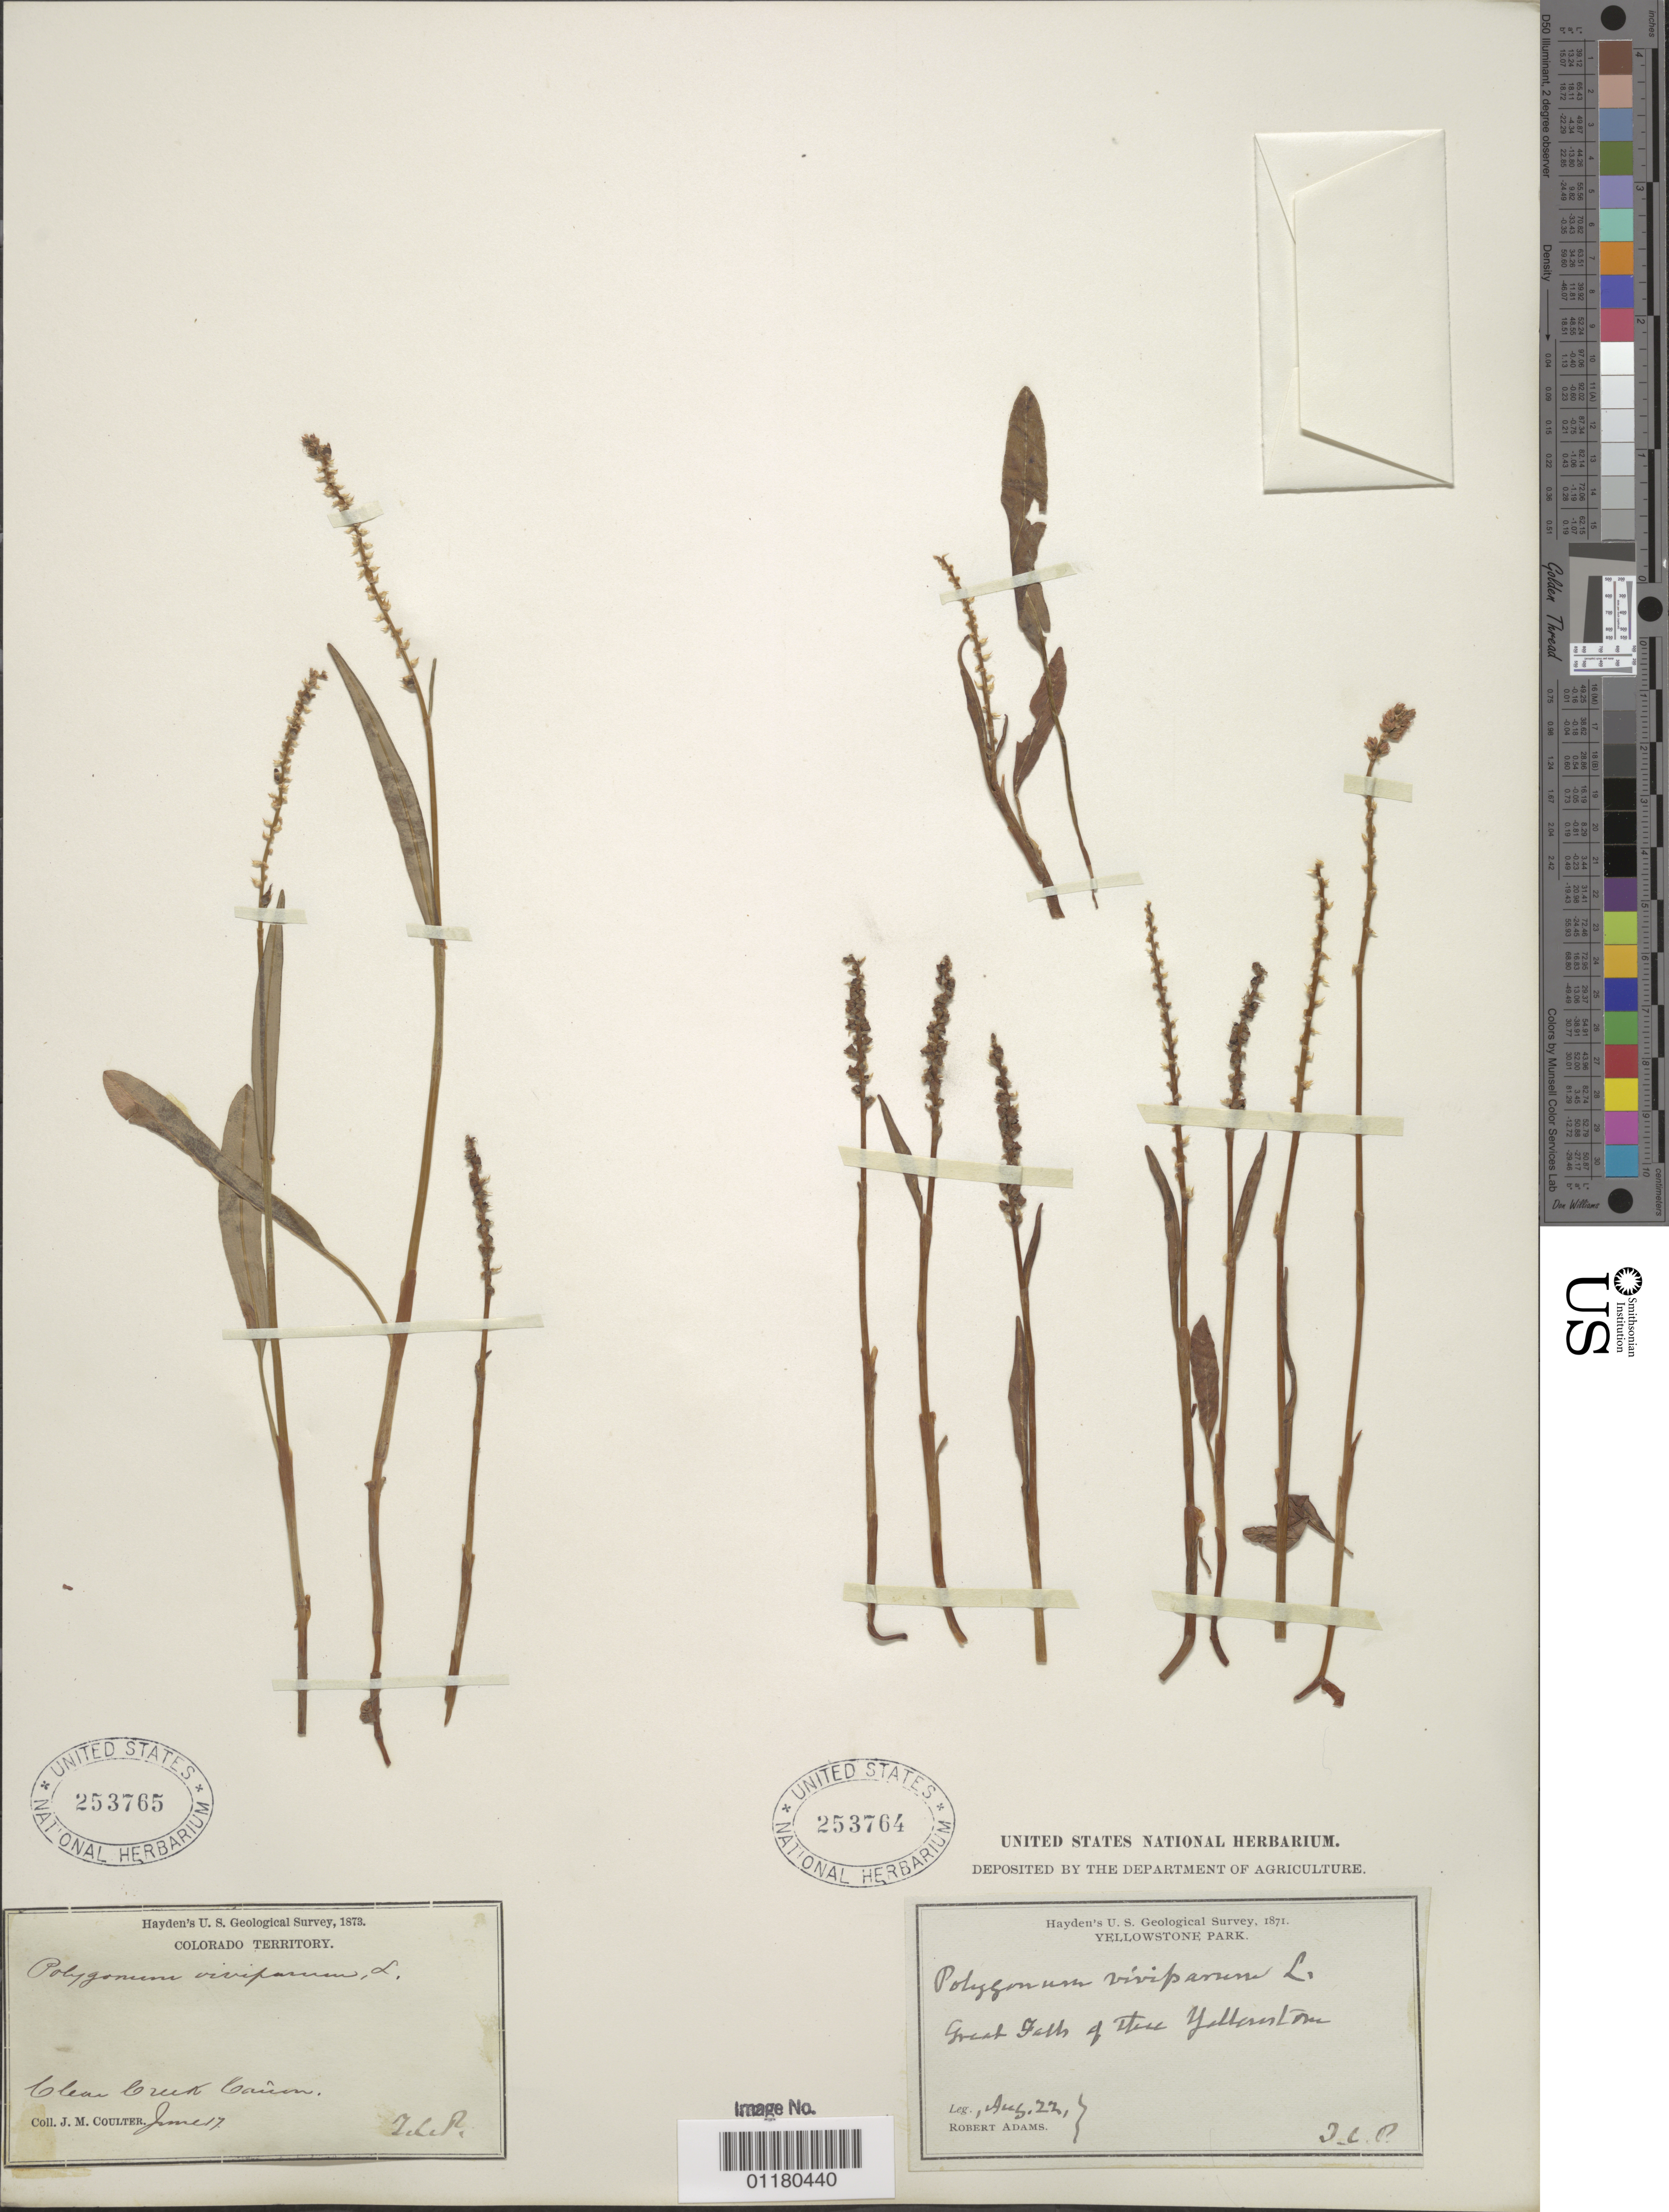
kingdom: Plantae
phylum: Tracheophyta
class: Magnoliopsida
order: Caryophyllales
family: Polygonaceae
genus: Polygonum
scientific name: Polygonum viviparum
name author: L.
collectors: R. Adams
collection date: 1871-08-22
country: United States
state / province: Wyoming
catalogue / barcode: US 253764-2